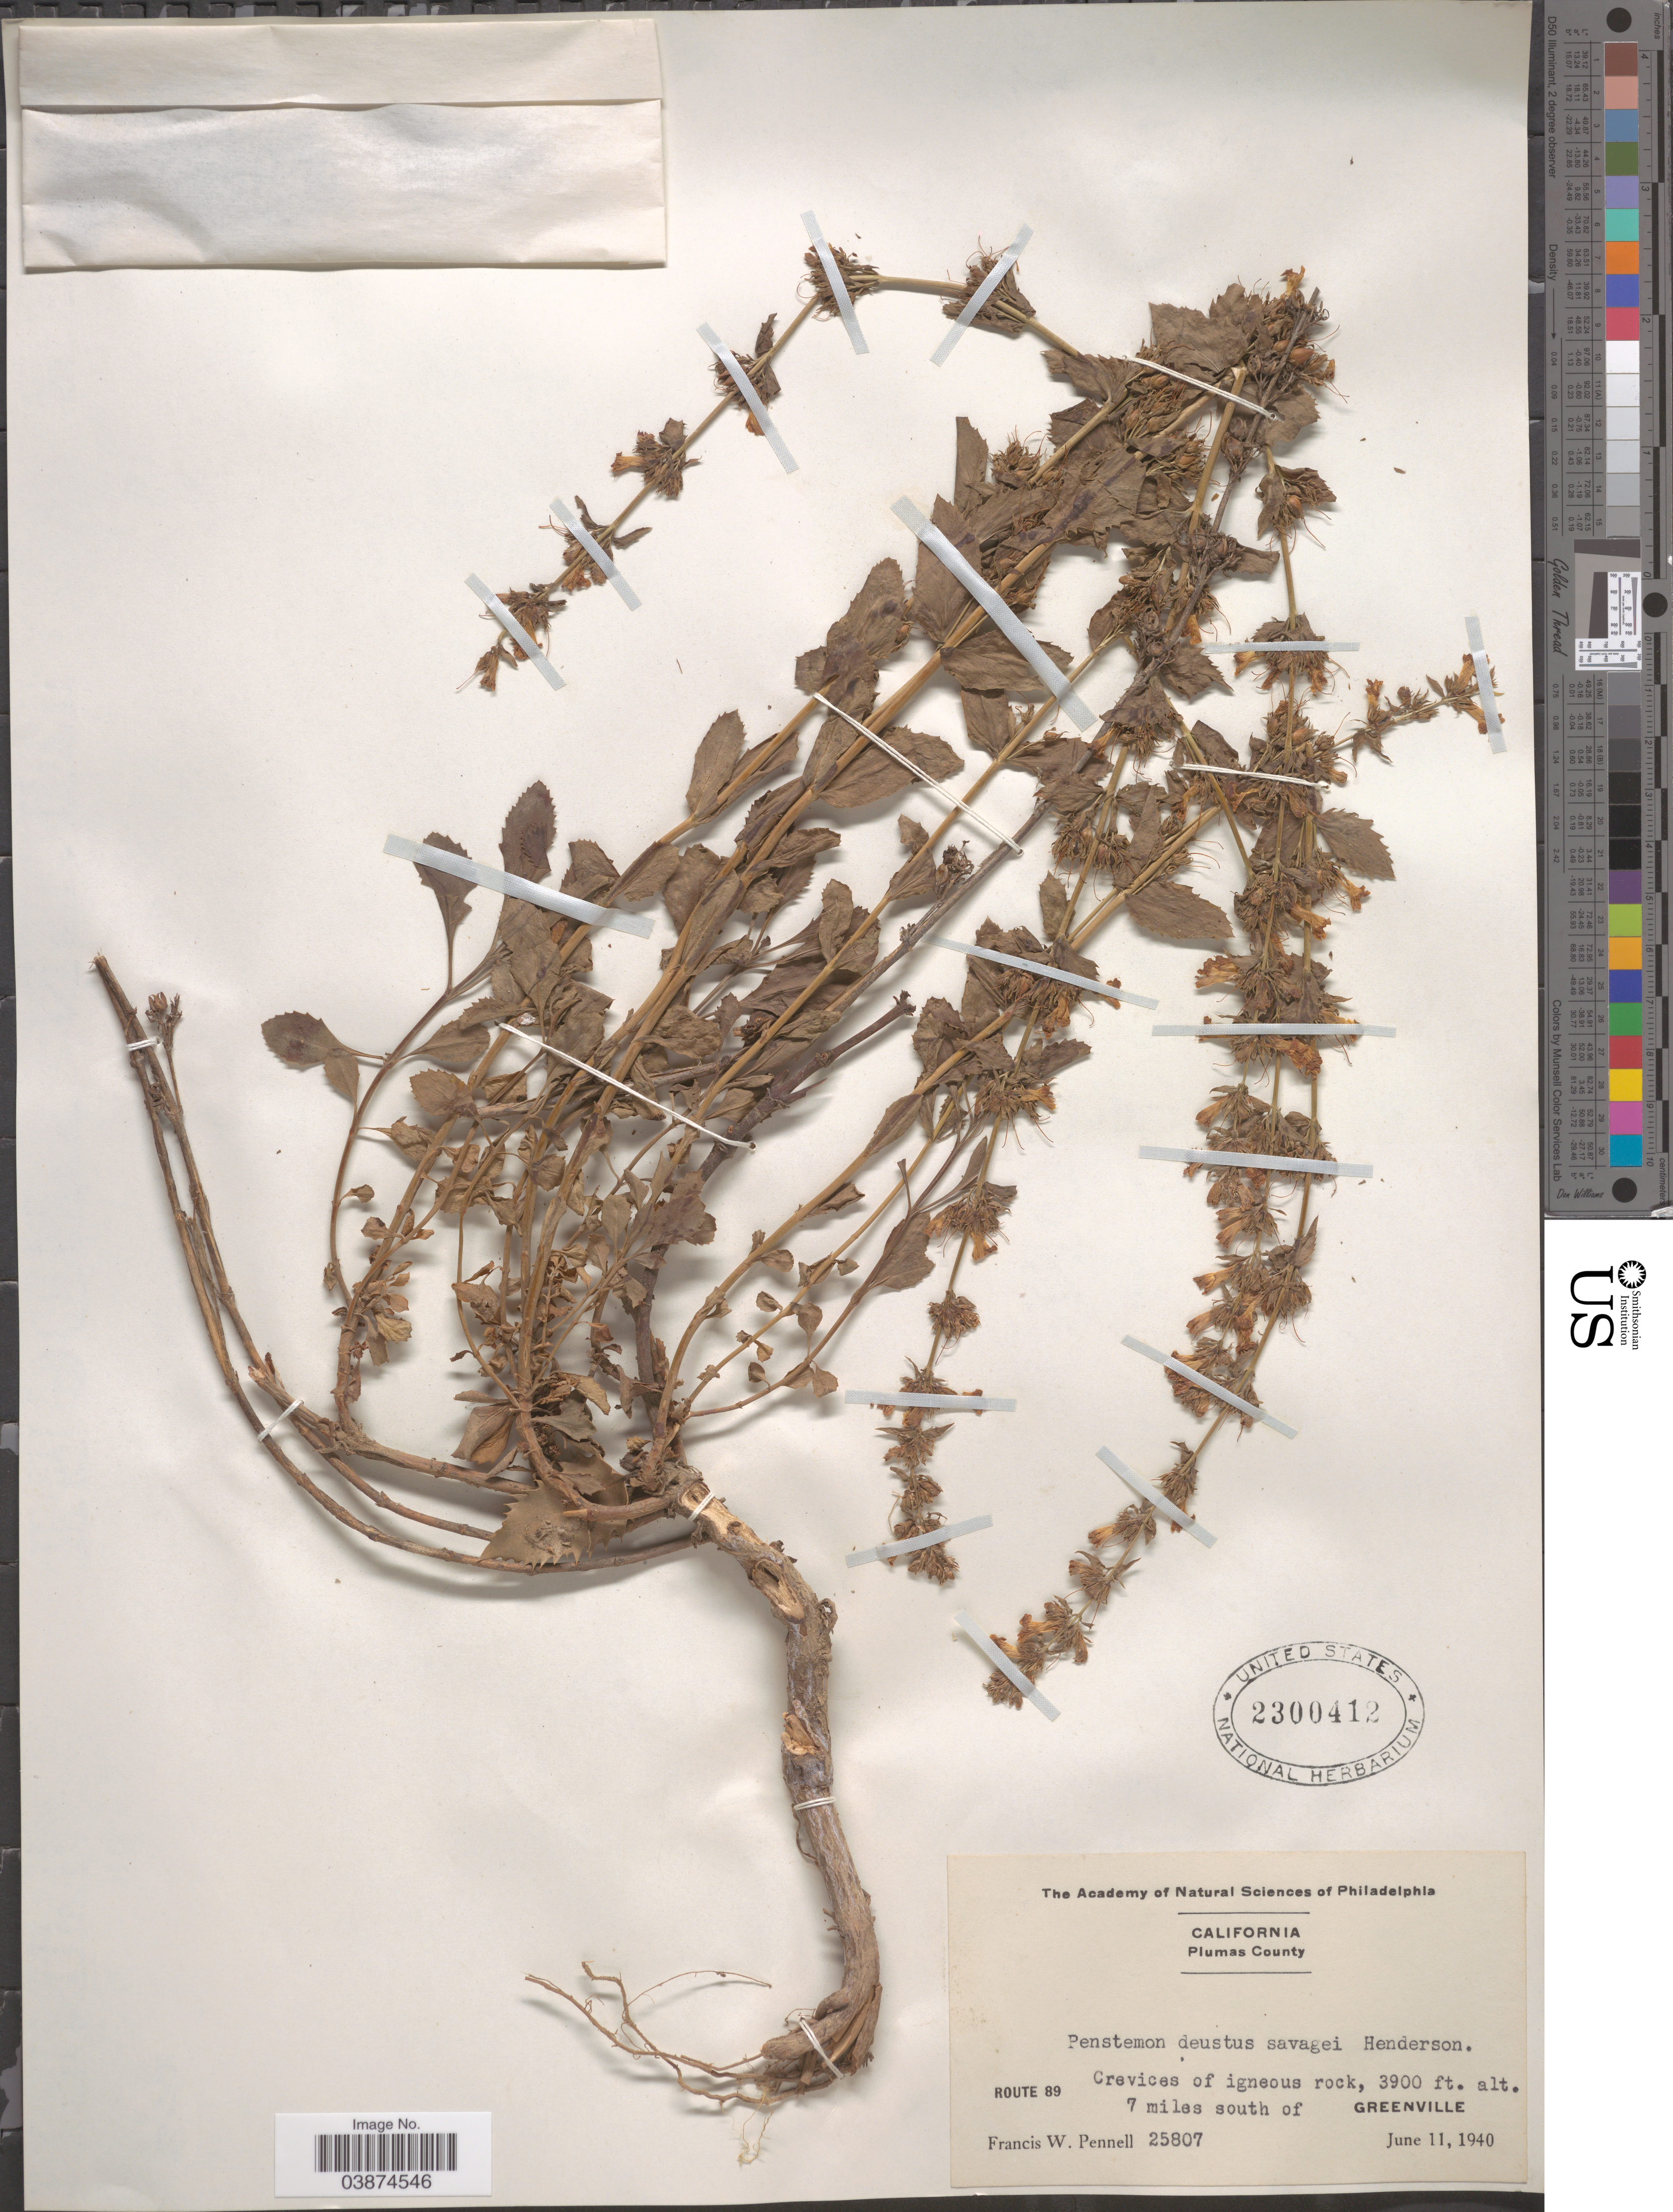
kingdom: Plantae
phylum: Tracheophyta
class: Magnoliopsida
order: Lamiales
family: Plantaginaceae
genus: Penstemon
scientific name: Penstemon deustus var. savagei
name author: L.F. Hend.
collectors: F. W. Pennell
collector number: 25807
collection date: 1940-06-11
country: United States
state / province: California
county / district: Plumas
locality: Plumas County. Route 89. Crevices of igneous rock. 7 miles south of Greenville.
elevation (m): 1189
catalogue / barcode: US 2300412